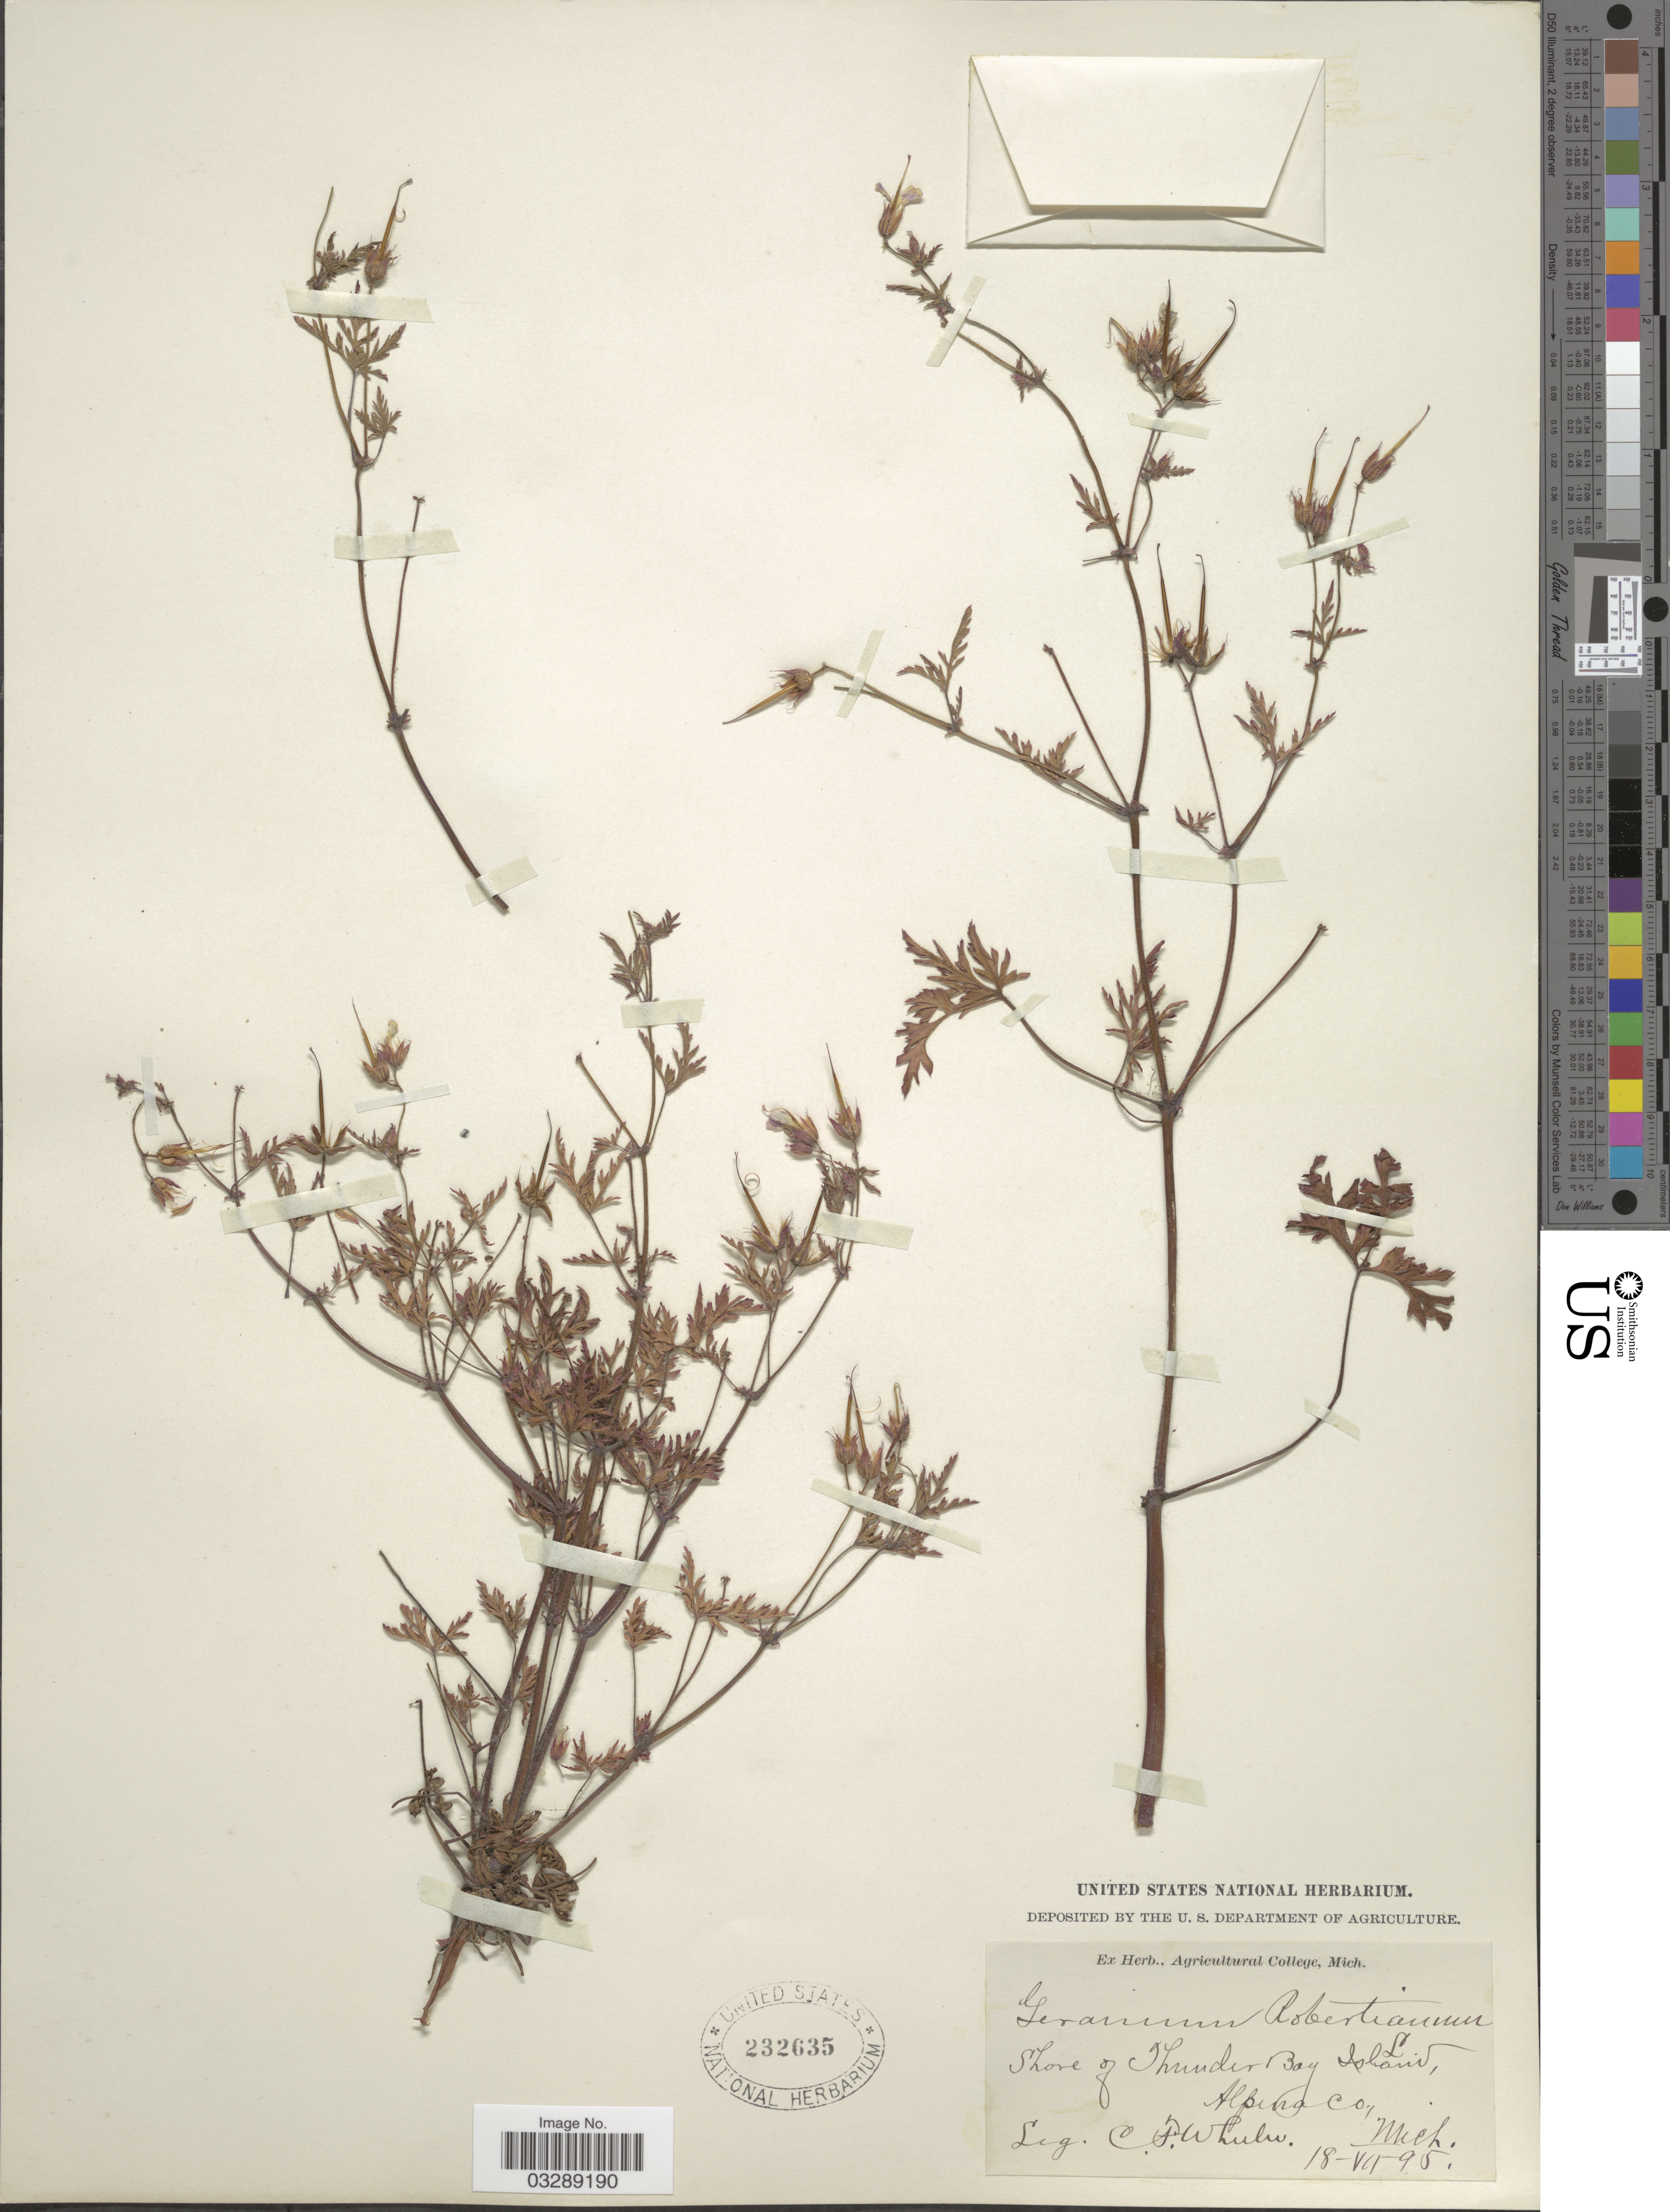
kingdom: Plantae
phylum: Tracheophyta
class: Magnoliopsida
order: Geraniales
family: Geraniaceae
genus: Geranium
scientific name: Geranium robertianum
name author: L.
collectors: C. Wheeler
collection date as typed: Transcribed d/m/y: 18/7/95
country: United States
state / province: Michigan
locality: Shore of Thunder Bay Island, Alpina Co., Mich.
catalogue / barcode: US 232635